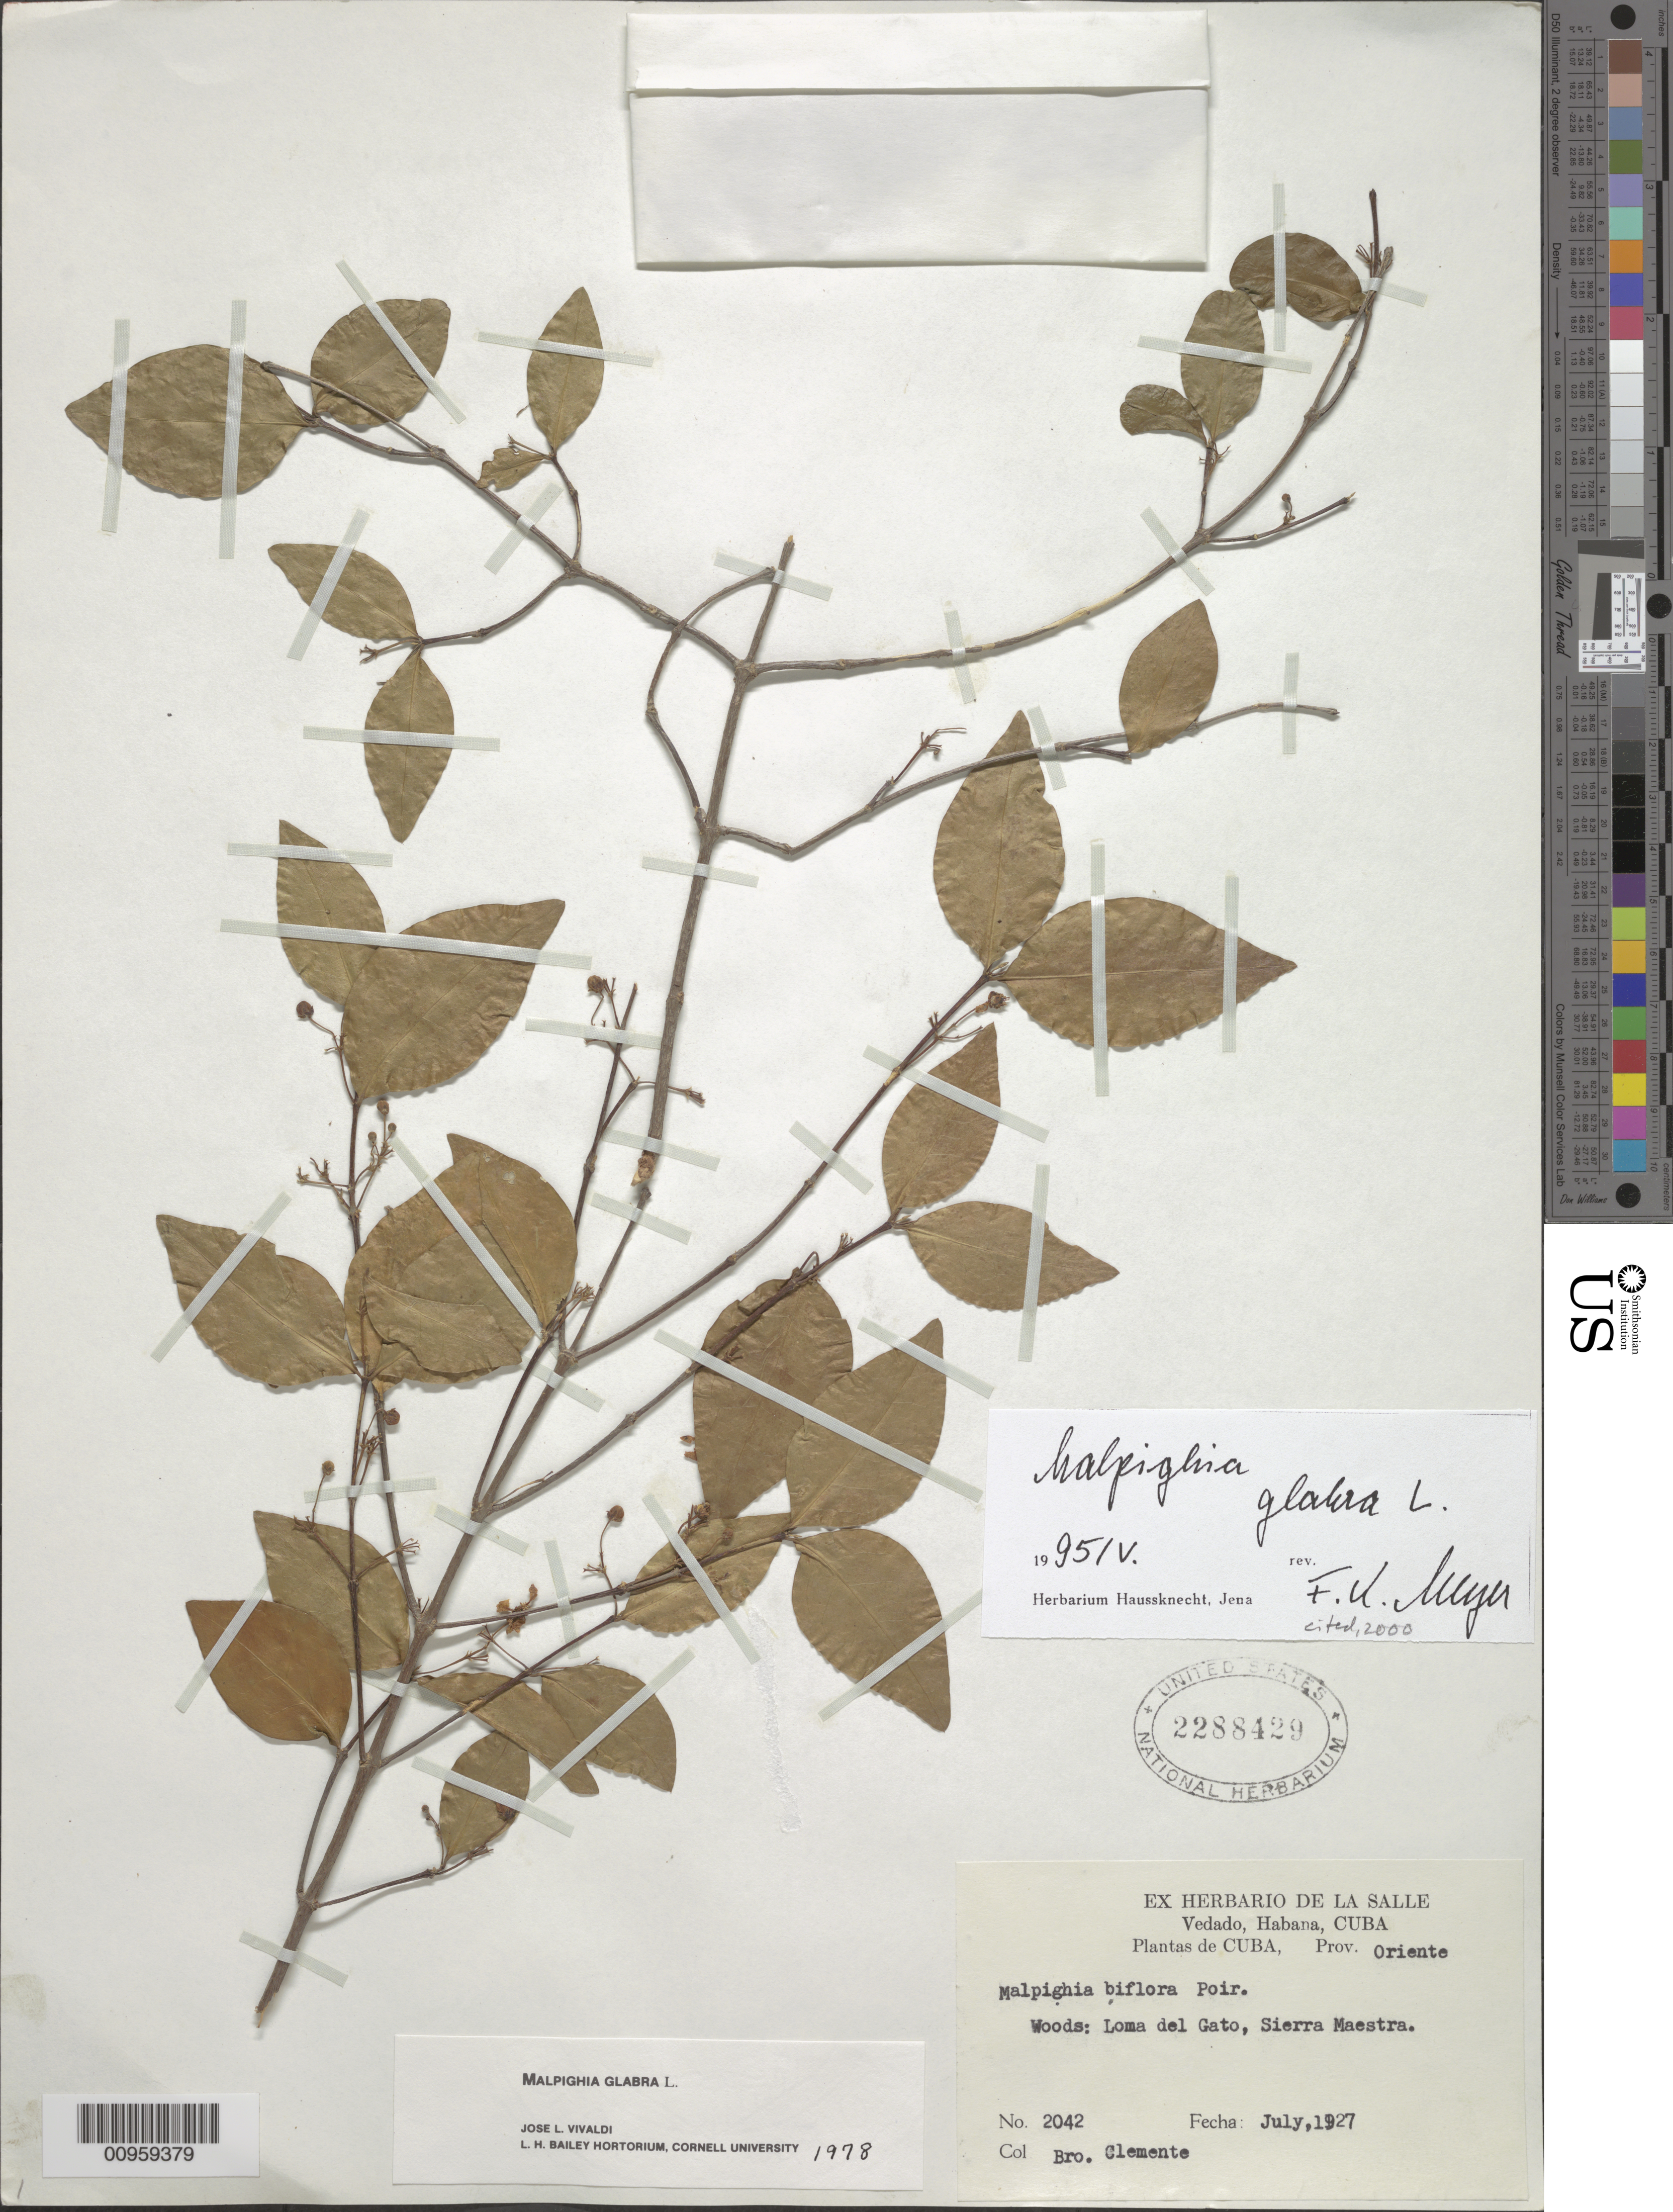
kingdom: Plantae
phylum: Tracheophyta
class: Magnoliopsida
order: Malpighiales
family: Malpighiaceae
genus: Malpighia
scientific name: Malpighia glabra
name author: L.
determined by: Meyer, F. K.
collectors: Bro. Clemente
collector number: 2042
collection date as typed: Jul 1927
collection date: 1927-07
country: Cuba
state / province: Oriente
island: Cuba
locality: Loma del Gato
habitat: Woods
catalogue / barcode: US 2288429